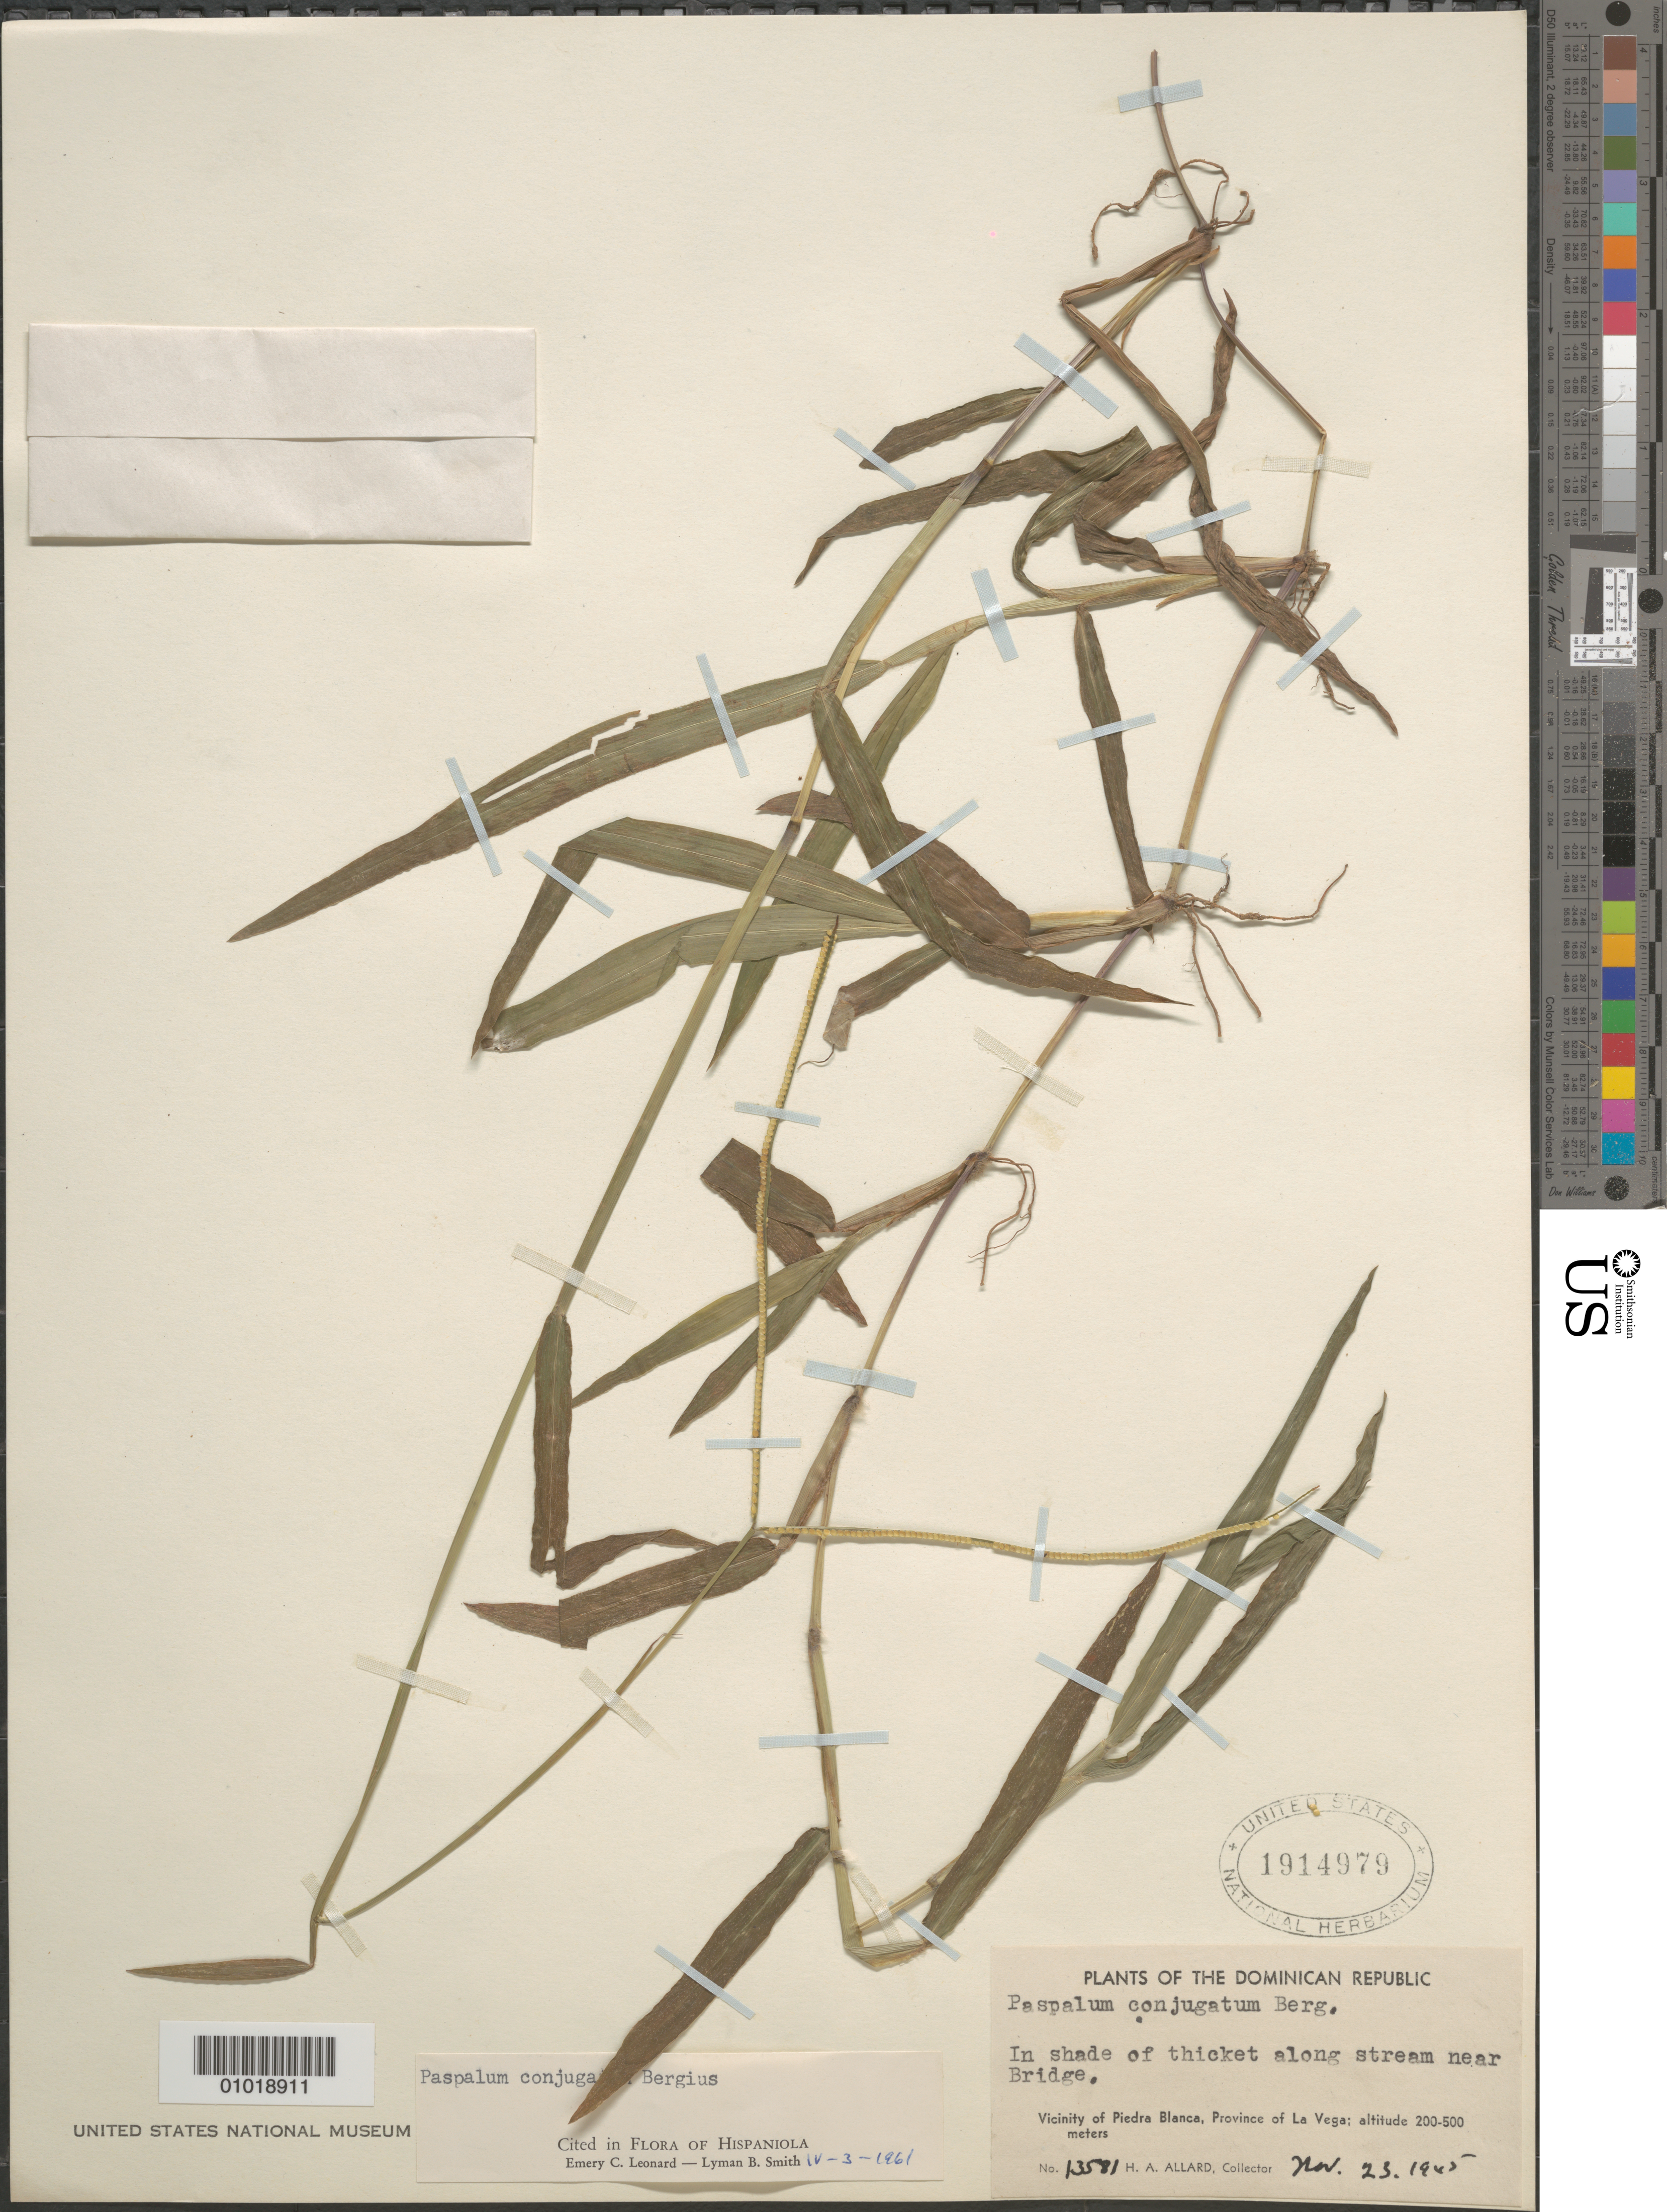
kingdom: Plantae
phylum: Tracheophyta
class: Liliopsida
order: Poales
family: Poaceae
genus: Paspalum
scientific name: Paspalum conjugatum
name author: P.J. Bergius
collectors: H. A. Allard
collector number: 13581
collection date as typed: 23 Nov 1945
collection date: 1945-11-23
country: Dominican Republic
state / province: La Vega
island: Hispaniola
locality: Vic. of Piedra Blanca, in shade of thicket along stream near Bridge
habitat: in shade of thicket along stream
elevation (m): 200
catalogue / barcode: US 1914979